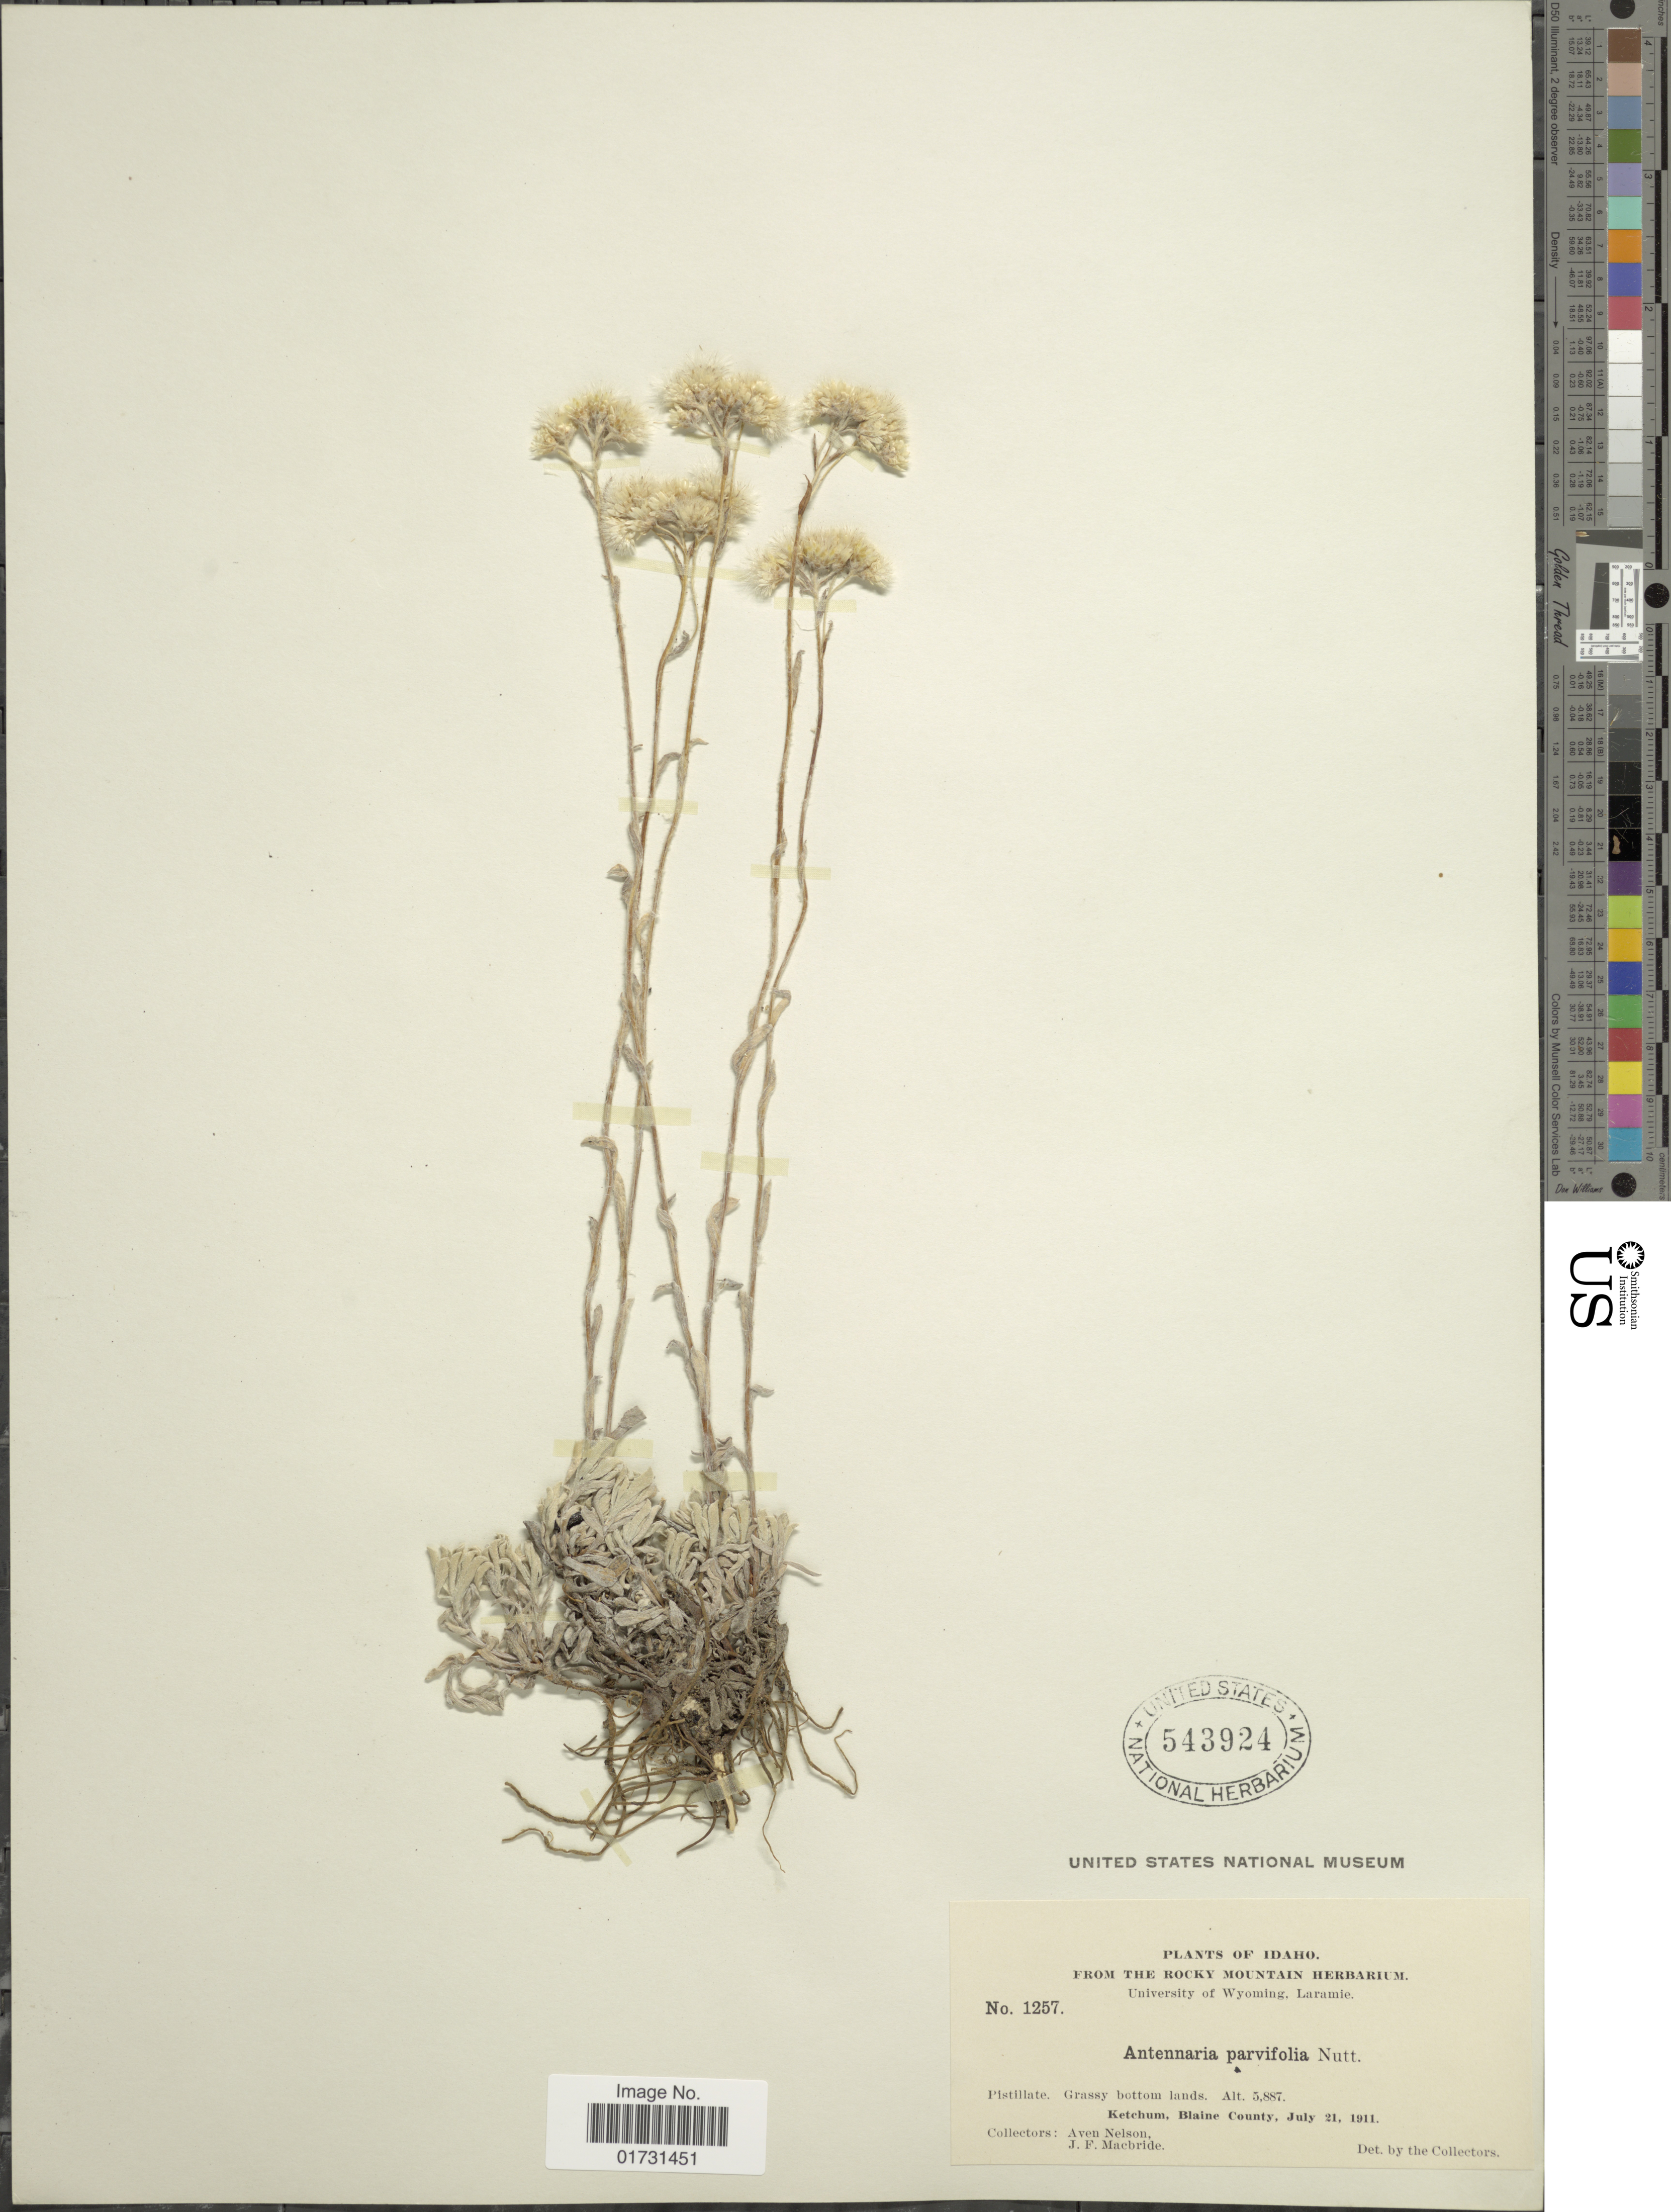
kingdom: Plantae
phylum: Tracheophyta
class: Magnoliopsida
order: Asterales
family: Asteraceae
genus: Antennaria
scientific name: Antennaria microphylla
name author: Rydb.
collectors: A. Nelson & J. F. Macbride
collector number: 1257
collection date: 1911-07-21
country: United States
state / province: Idaho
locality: Ketchum, Blaine County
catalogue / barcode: US 543924